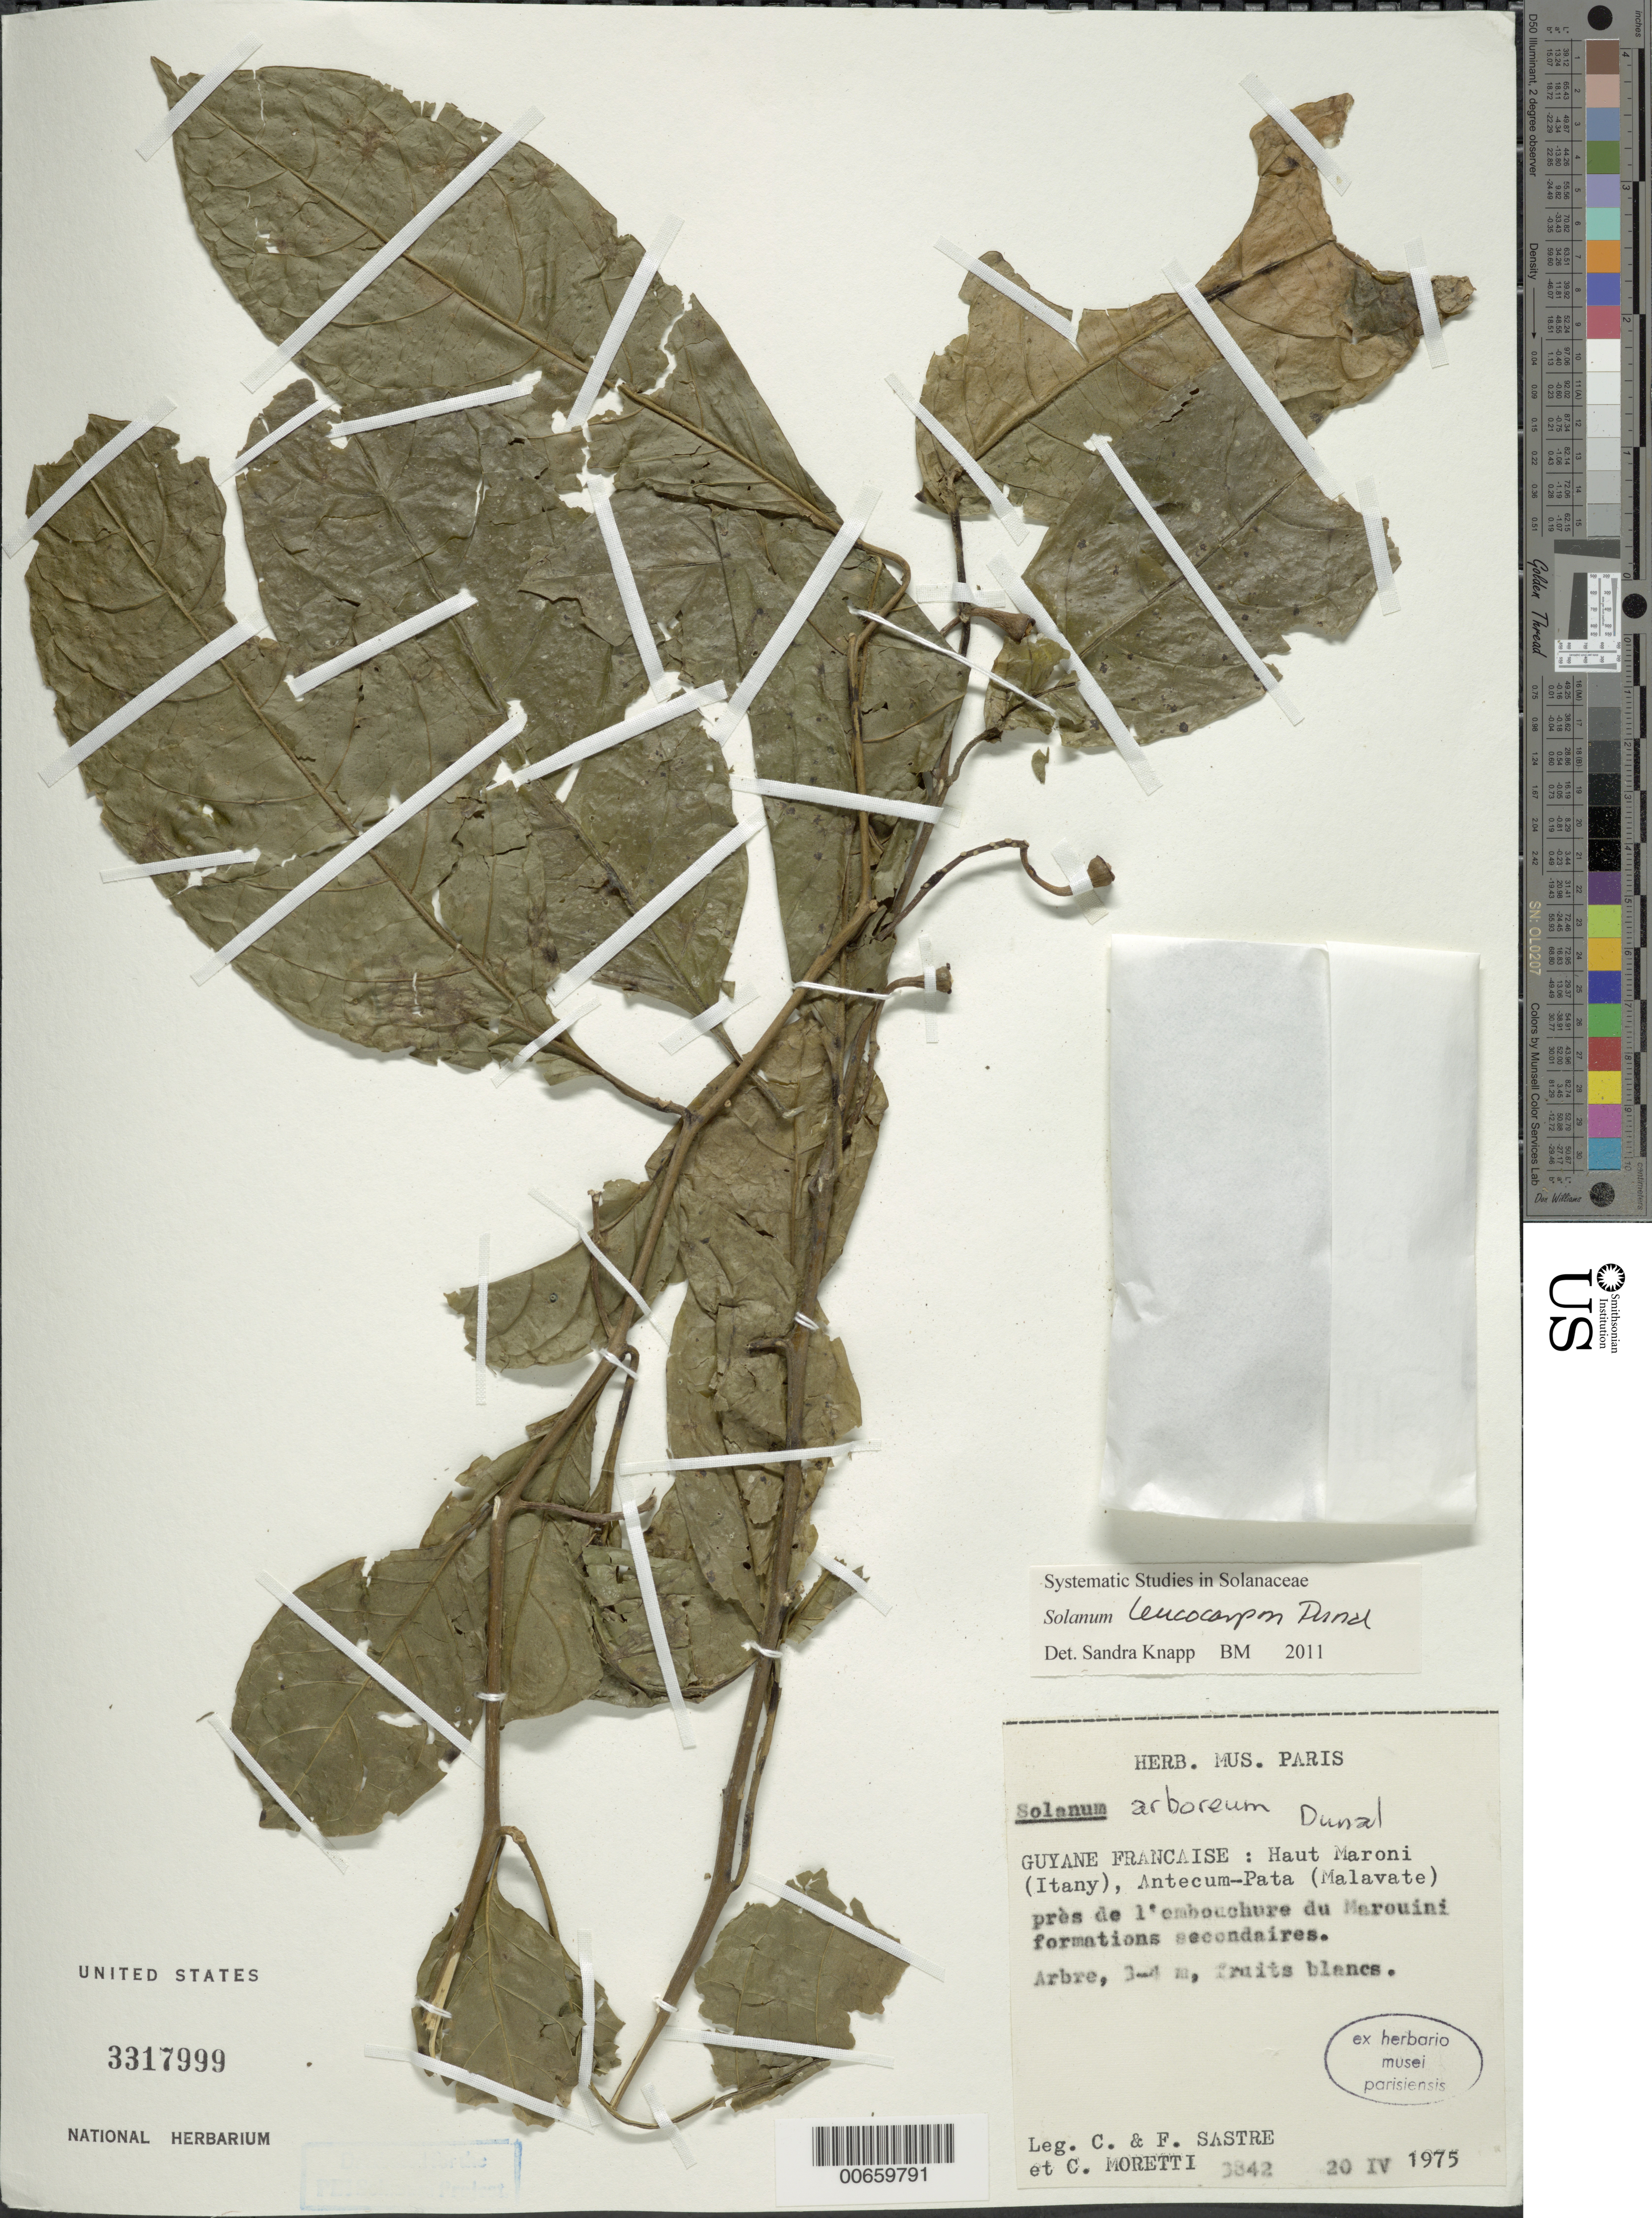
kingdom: Plantae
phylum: Tracheophyta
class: Magnoliopsida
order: Solanales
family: Solanaceae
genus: Solanum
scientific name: Solanum leucocarpon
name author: Dunal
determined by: Knapp, S. D.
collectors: C. H. L. Sastre, F. Sastre & C. Moretti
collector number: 3842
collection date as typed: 4 Apr 1975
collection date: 1975-04-04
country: French Guiana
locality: Haut Maroni (Itany), Antecum-Pata (Malavate), près de l'embouchure du Marouini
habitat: secondary formation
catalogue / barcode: US 3317999